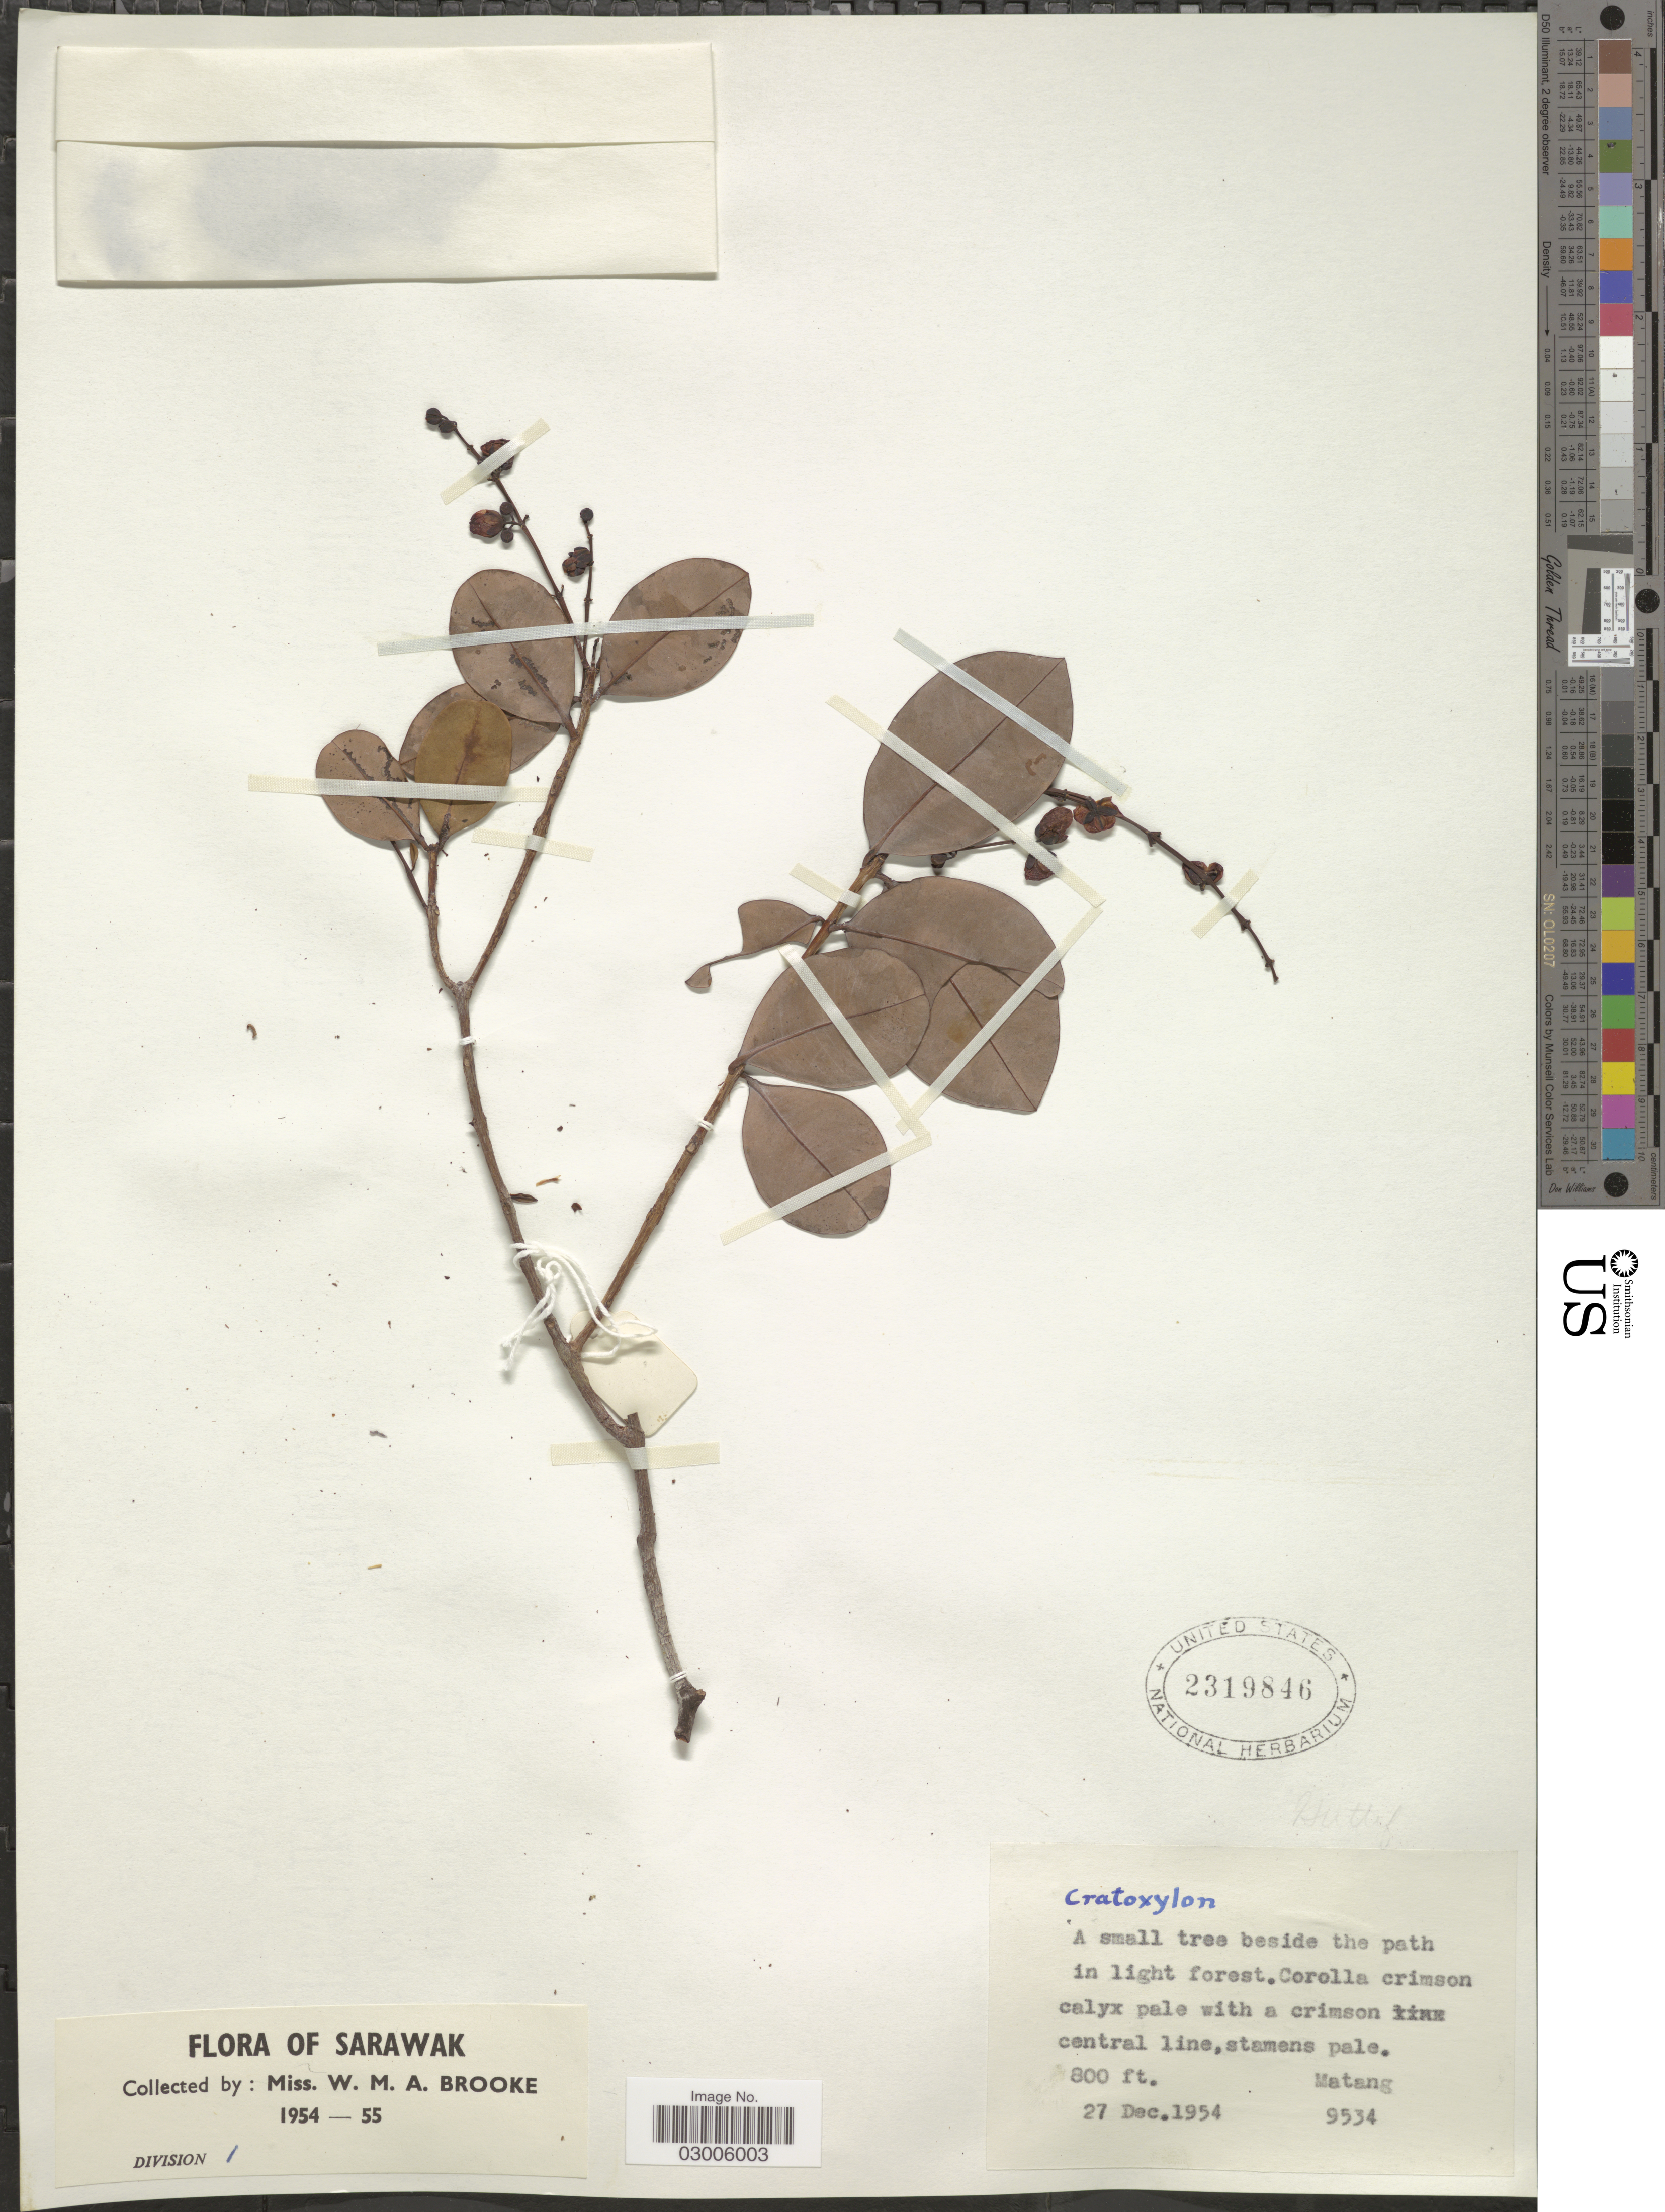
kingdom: Plantae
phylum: Tracheophyta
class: Magnoliopsida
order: Malpighiales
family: Hypericaceae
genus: Cratoxylum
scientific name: Cratoxylum sp.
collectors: W. Brooke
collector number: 9534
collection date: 1954-12-27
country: Malaysia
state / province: Sarawak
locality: Matang.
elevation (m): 244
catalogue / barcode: US 2319846